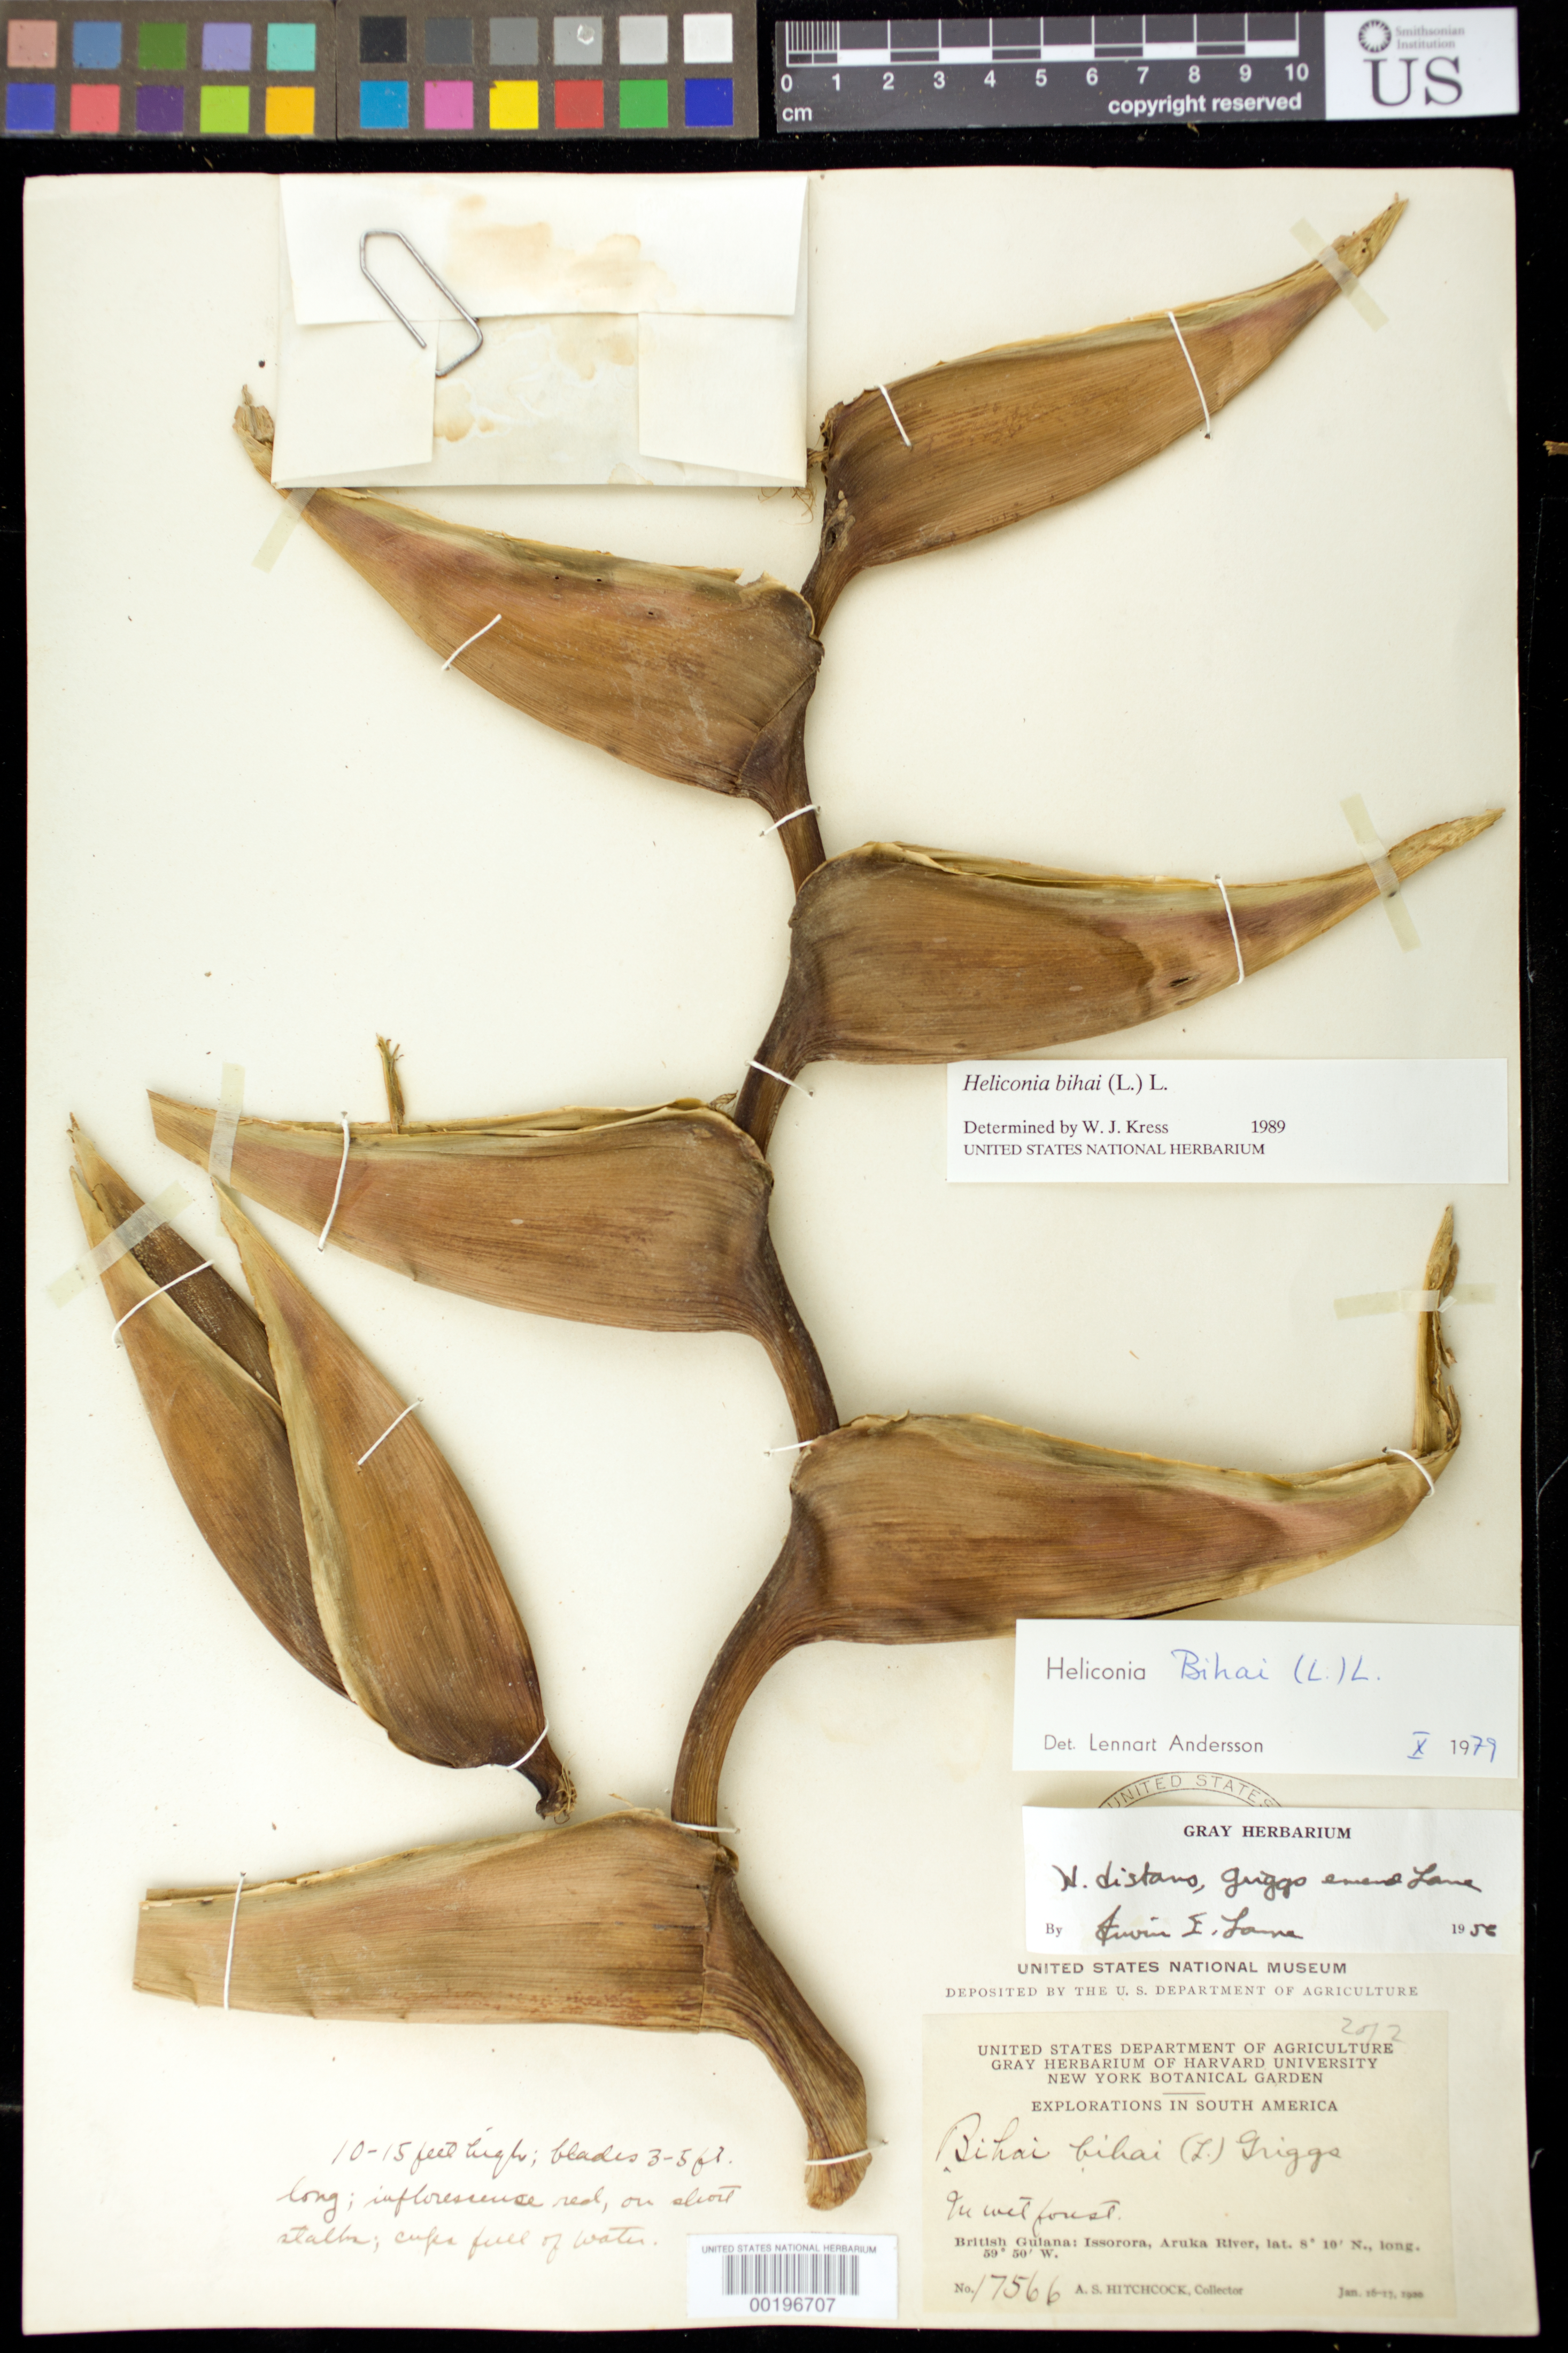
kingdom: Plantae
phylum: Tracheophyta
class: Liliopsida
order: Zingiberales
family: Heliconiaceae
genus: Heliconia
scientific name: Heliconia bihai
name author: (L.) L.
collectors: A. S. Hitchcock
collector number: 17566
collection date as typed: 16 Jan 1920 to 17 Jan 1920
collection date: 1920-01-16/1920-01-17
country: Guyana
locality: Issorora, aruka river, lat. 8 deg. 10' n., long. 59 deg. 50' w.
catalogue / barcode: US 1056563